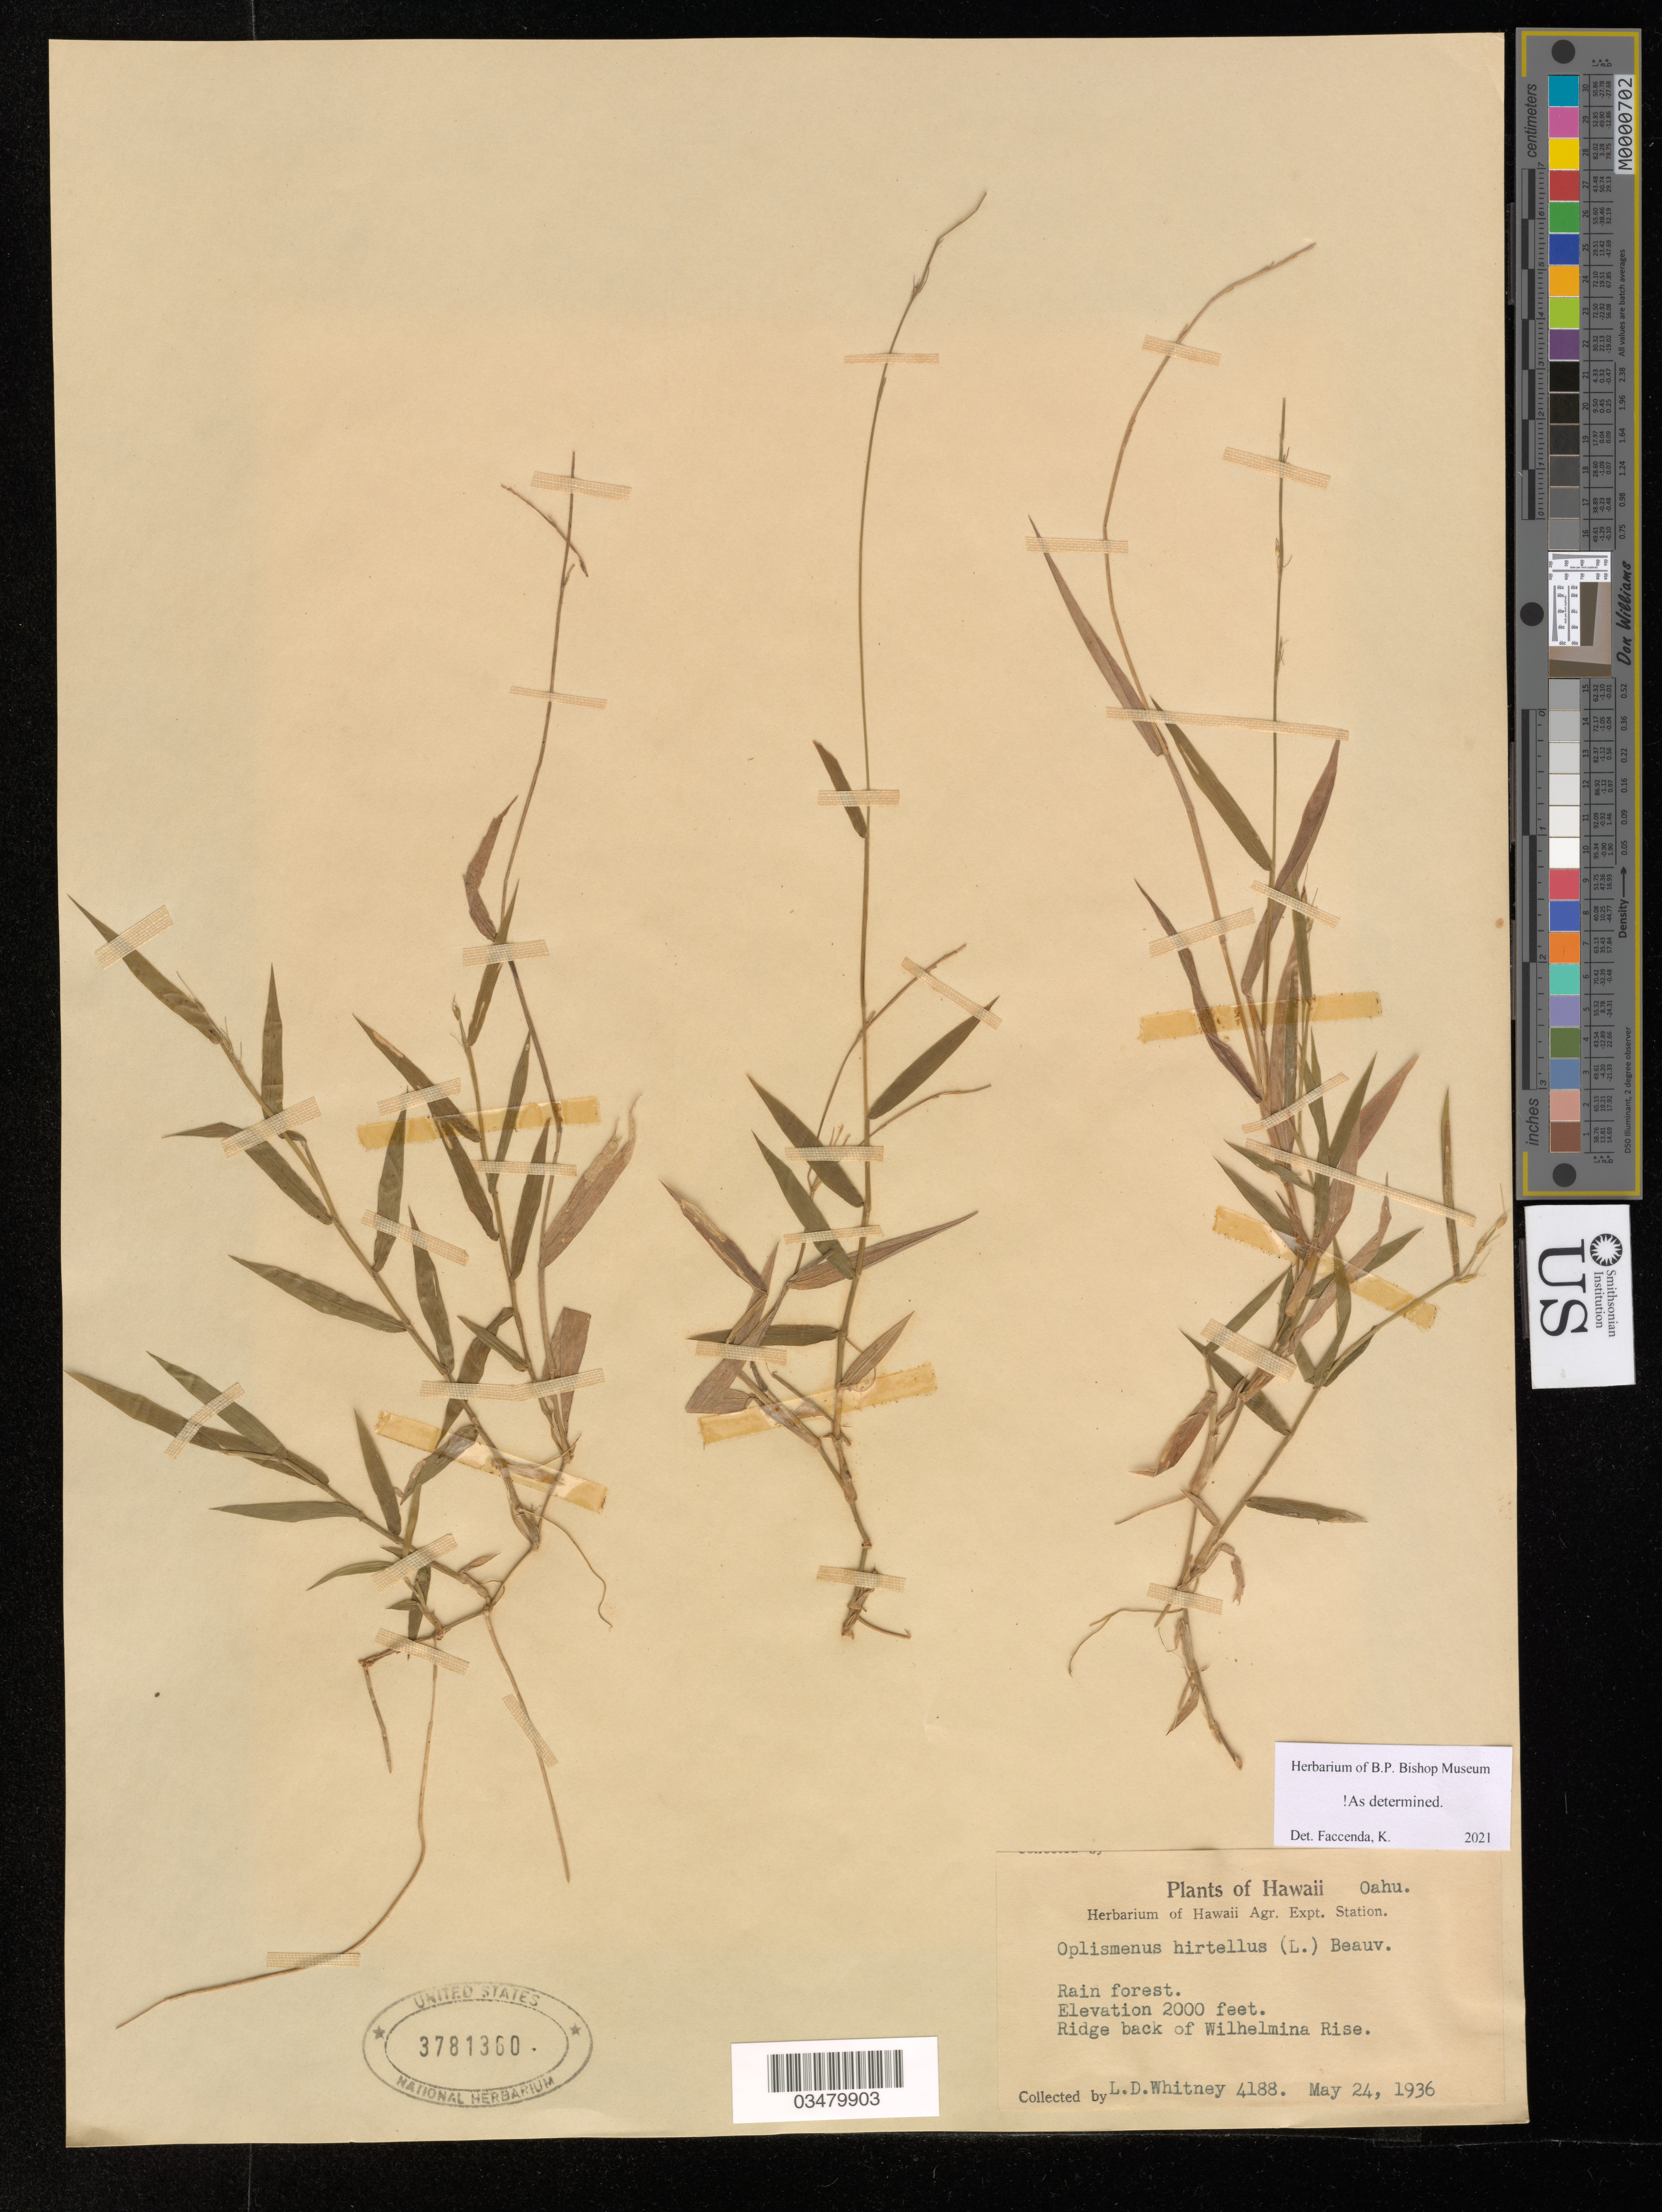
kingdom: Plantae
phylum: Tracheophyta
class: Liliopsida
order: Poales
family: Poaceae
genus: Oplismenus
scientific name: Oplismenus hirtellus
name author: (L.) P. Beauv.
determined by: Faccenda, K.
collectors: L. Whitney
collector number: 4188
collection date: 1936-05-24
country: United States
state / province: Hawaii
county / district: Honolulu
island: Oahu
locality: Ridge back of Wilhelmina Rise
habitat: Rain forest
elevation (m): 610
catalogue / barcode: US 3781360